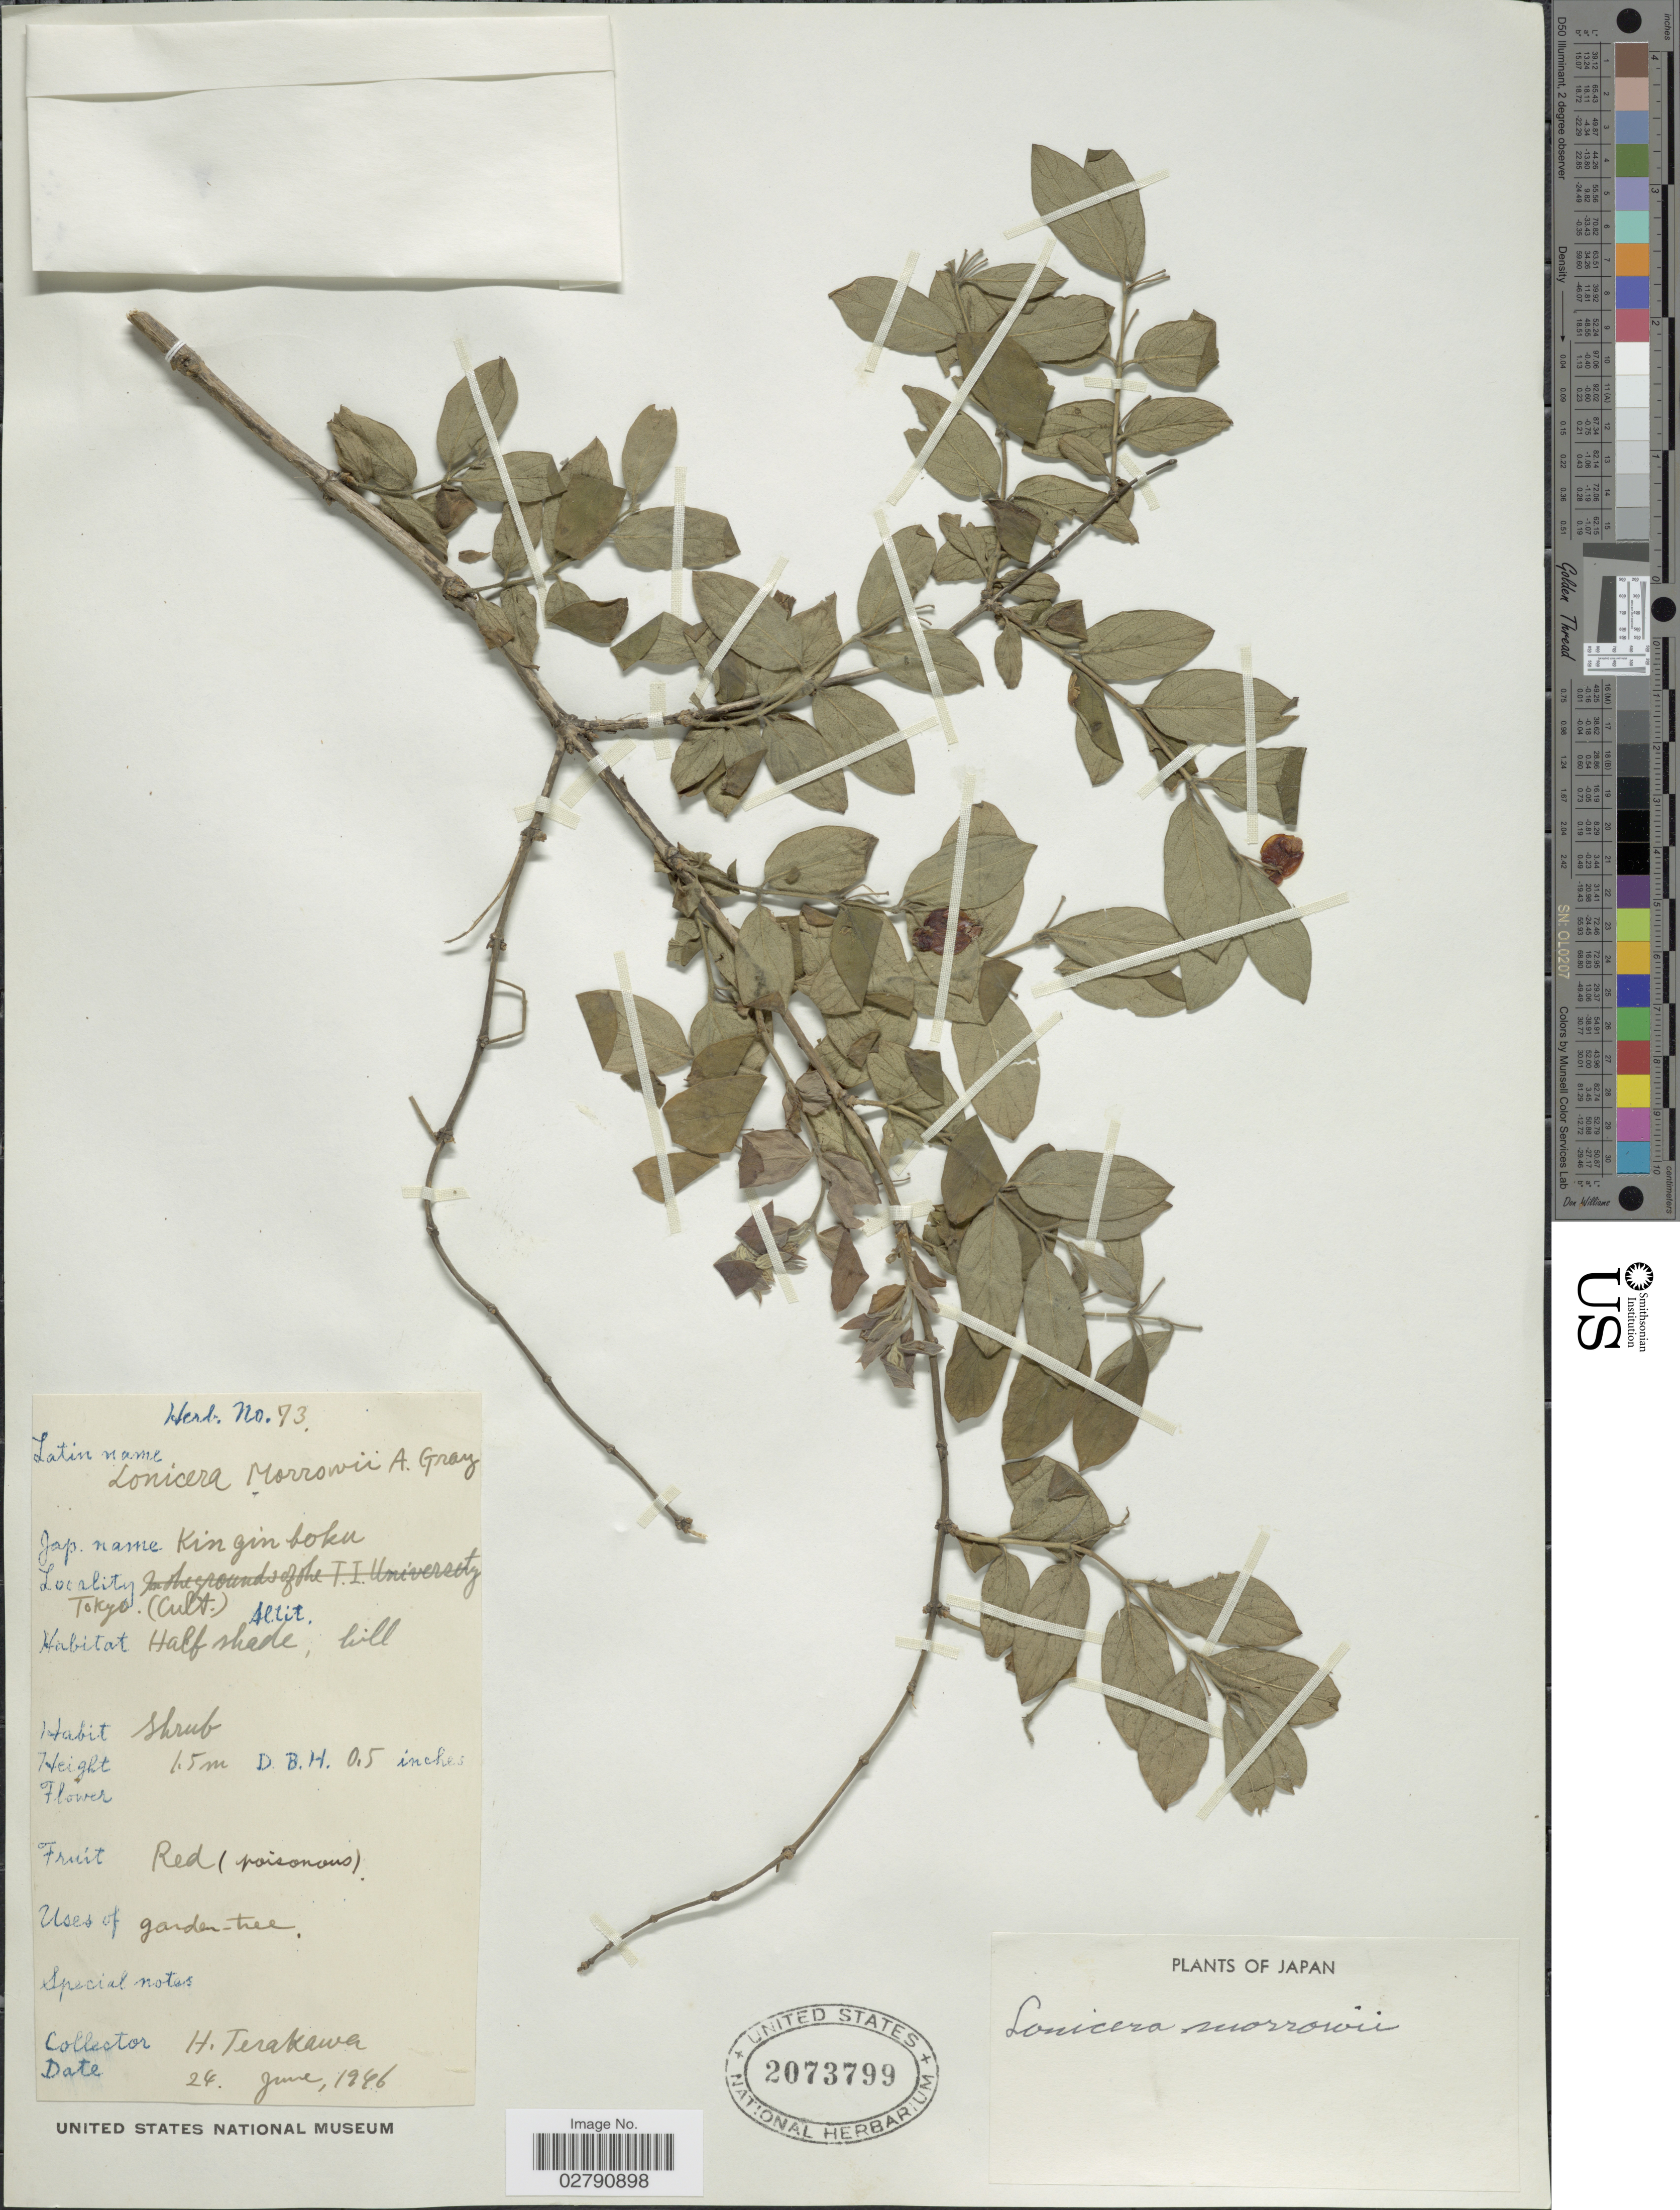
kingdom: Plantae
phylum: Tracheophyta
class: Magnoliopsida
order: Dipsacales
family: Caprifoliaceae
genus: Lonicera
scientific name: Lonicera morrowii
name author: A. Gray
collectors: H. Terakawa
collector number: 73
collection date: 1946-06-24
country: Japan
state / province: Tokyo, Federal City of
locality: Tokyo (Cult.)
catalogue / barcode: US 2073799